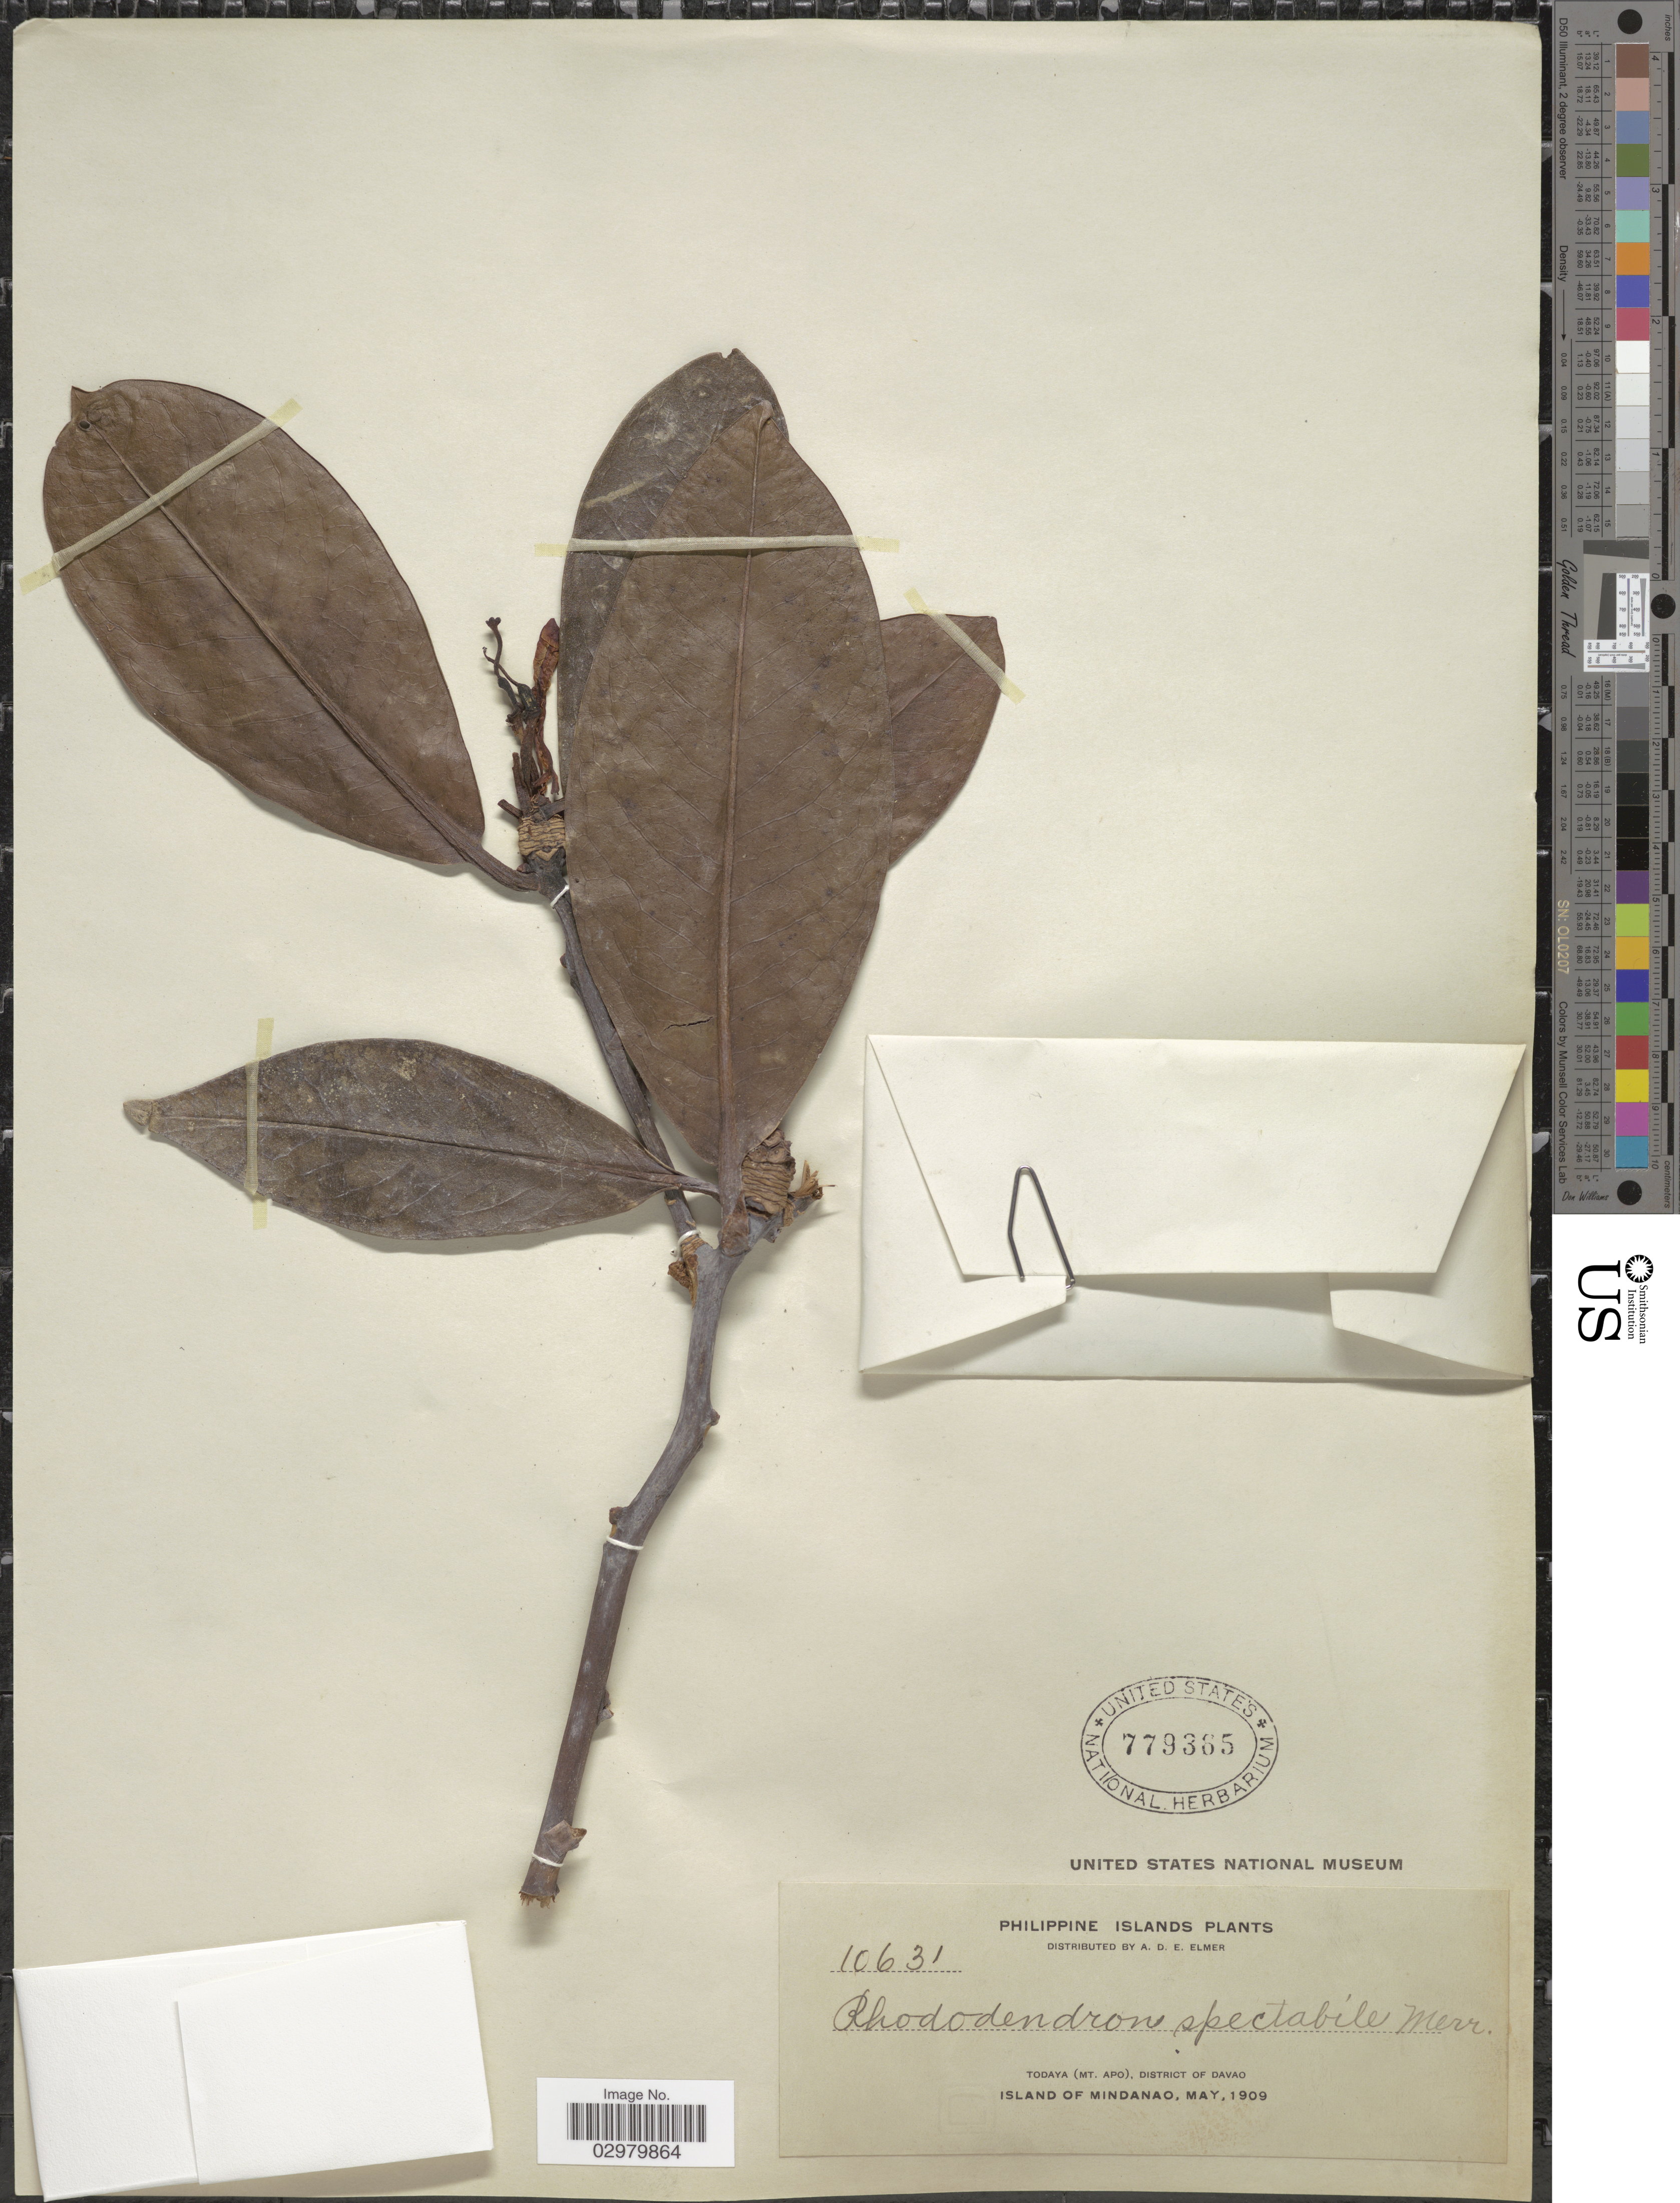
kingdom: Plantae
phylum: Tracheophyta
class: Magnoliopsida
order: Ericales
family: Ericaceae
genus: Rhododendron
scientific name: Rhododendron spectabile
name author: Merr.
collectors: A. D. E. Elmer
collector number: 10631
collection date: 1909-05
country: Philippines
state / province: Davao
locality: Todaya (Mt. Apo), District of Davao, Island of Mindanao.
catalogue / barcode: US 779365